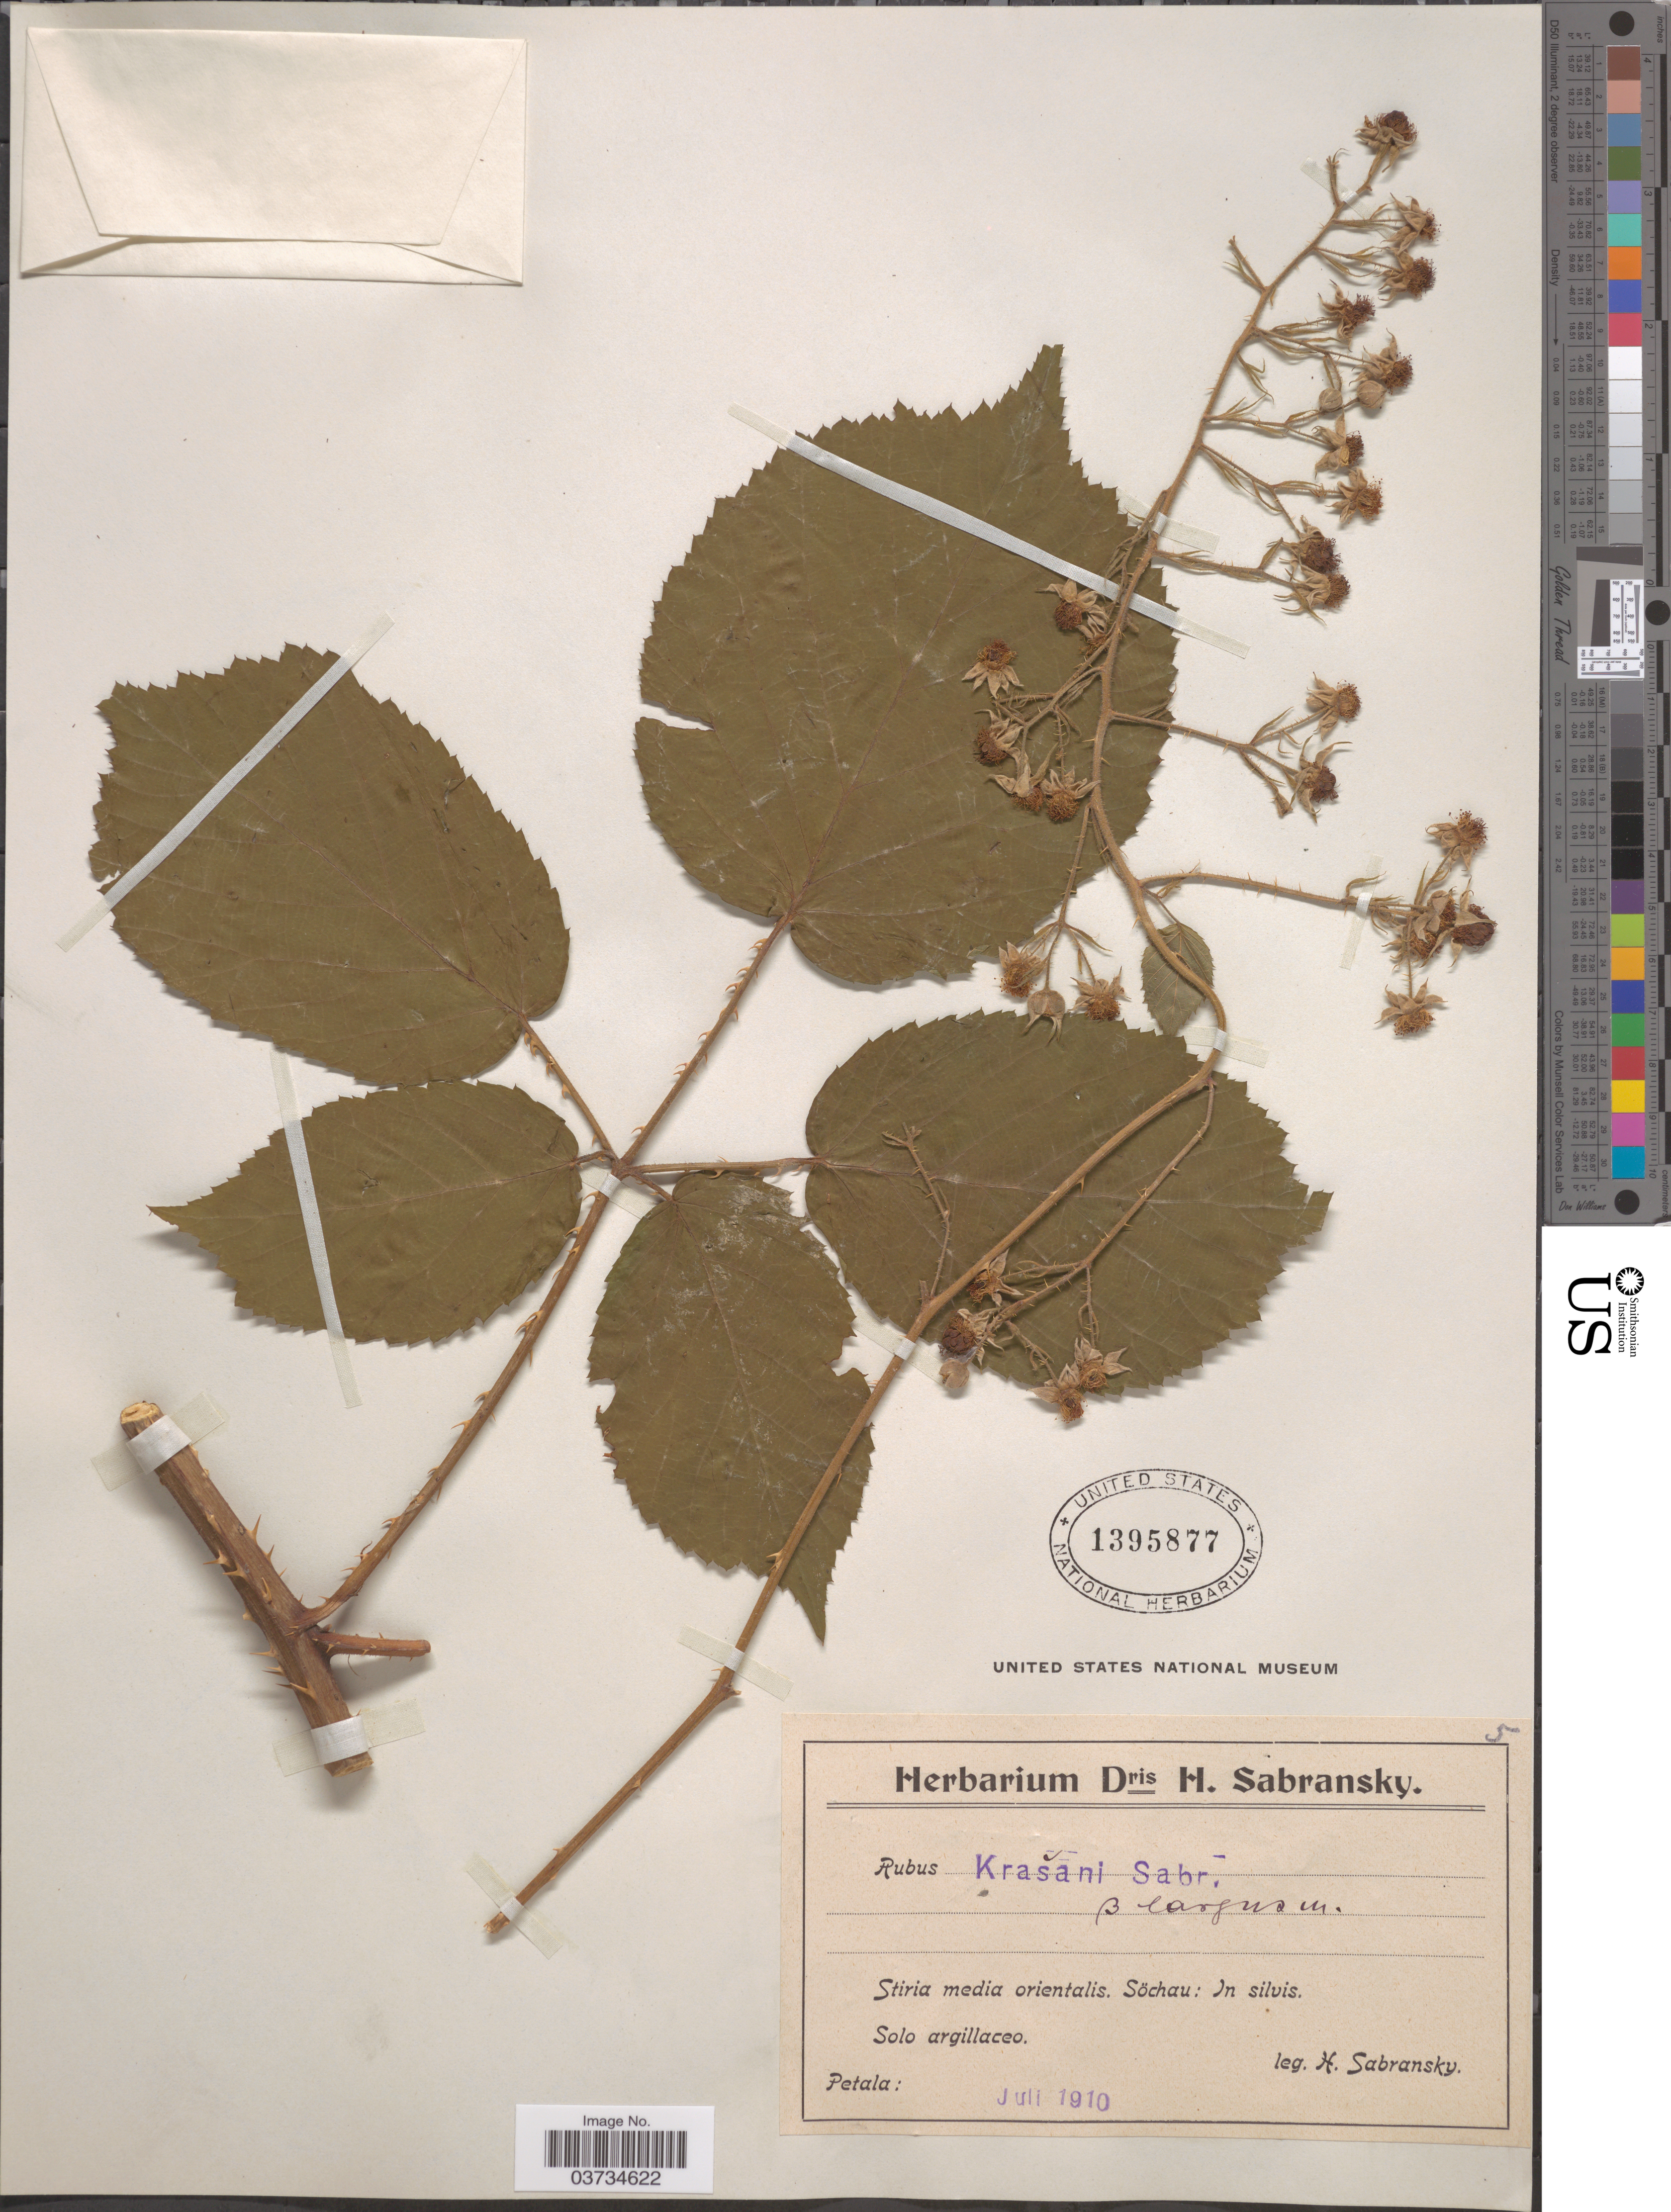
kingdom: Plantae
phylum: Tracheophyta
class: Magnoliopsida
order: Rosales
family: Rosaceae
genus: Rubus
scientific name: Rubus krasanii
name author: Sabr.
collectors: H. Sabransky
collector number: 5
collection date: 1910-07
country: Austria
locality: Stiria media orientalis. Söchau: In silvis.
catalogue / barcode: US 1395877